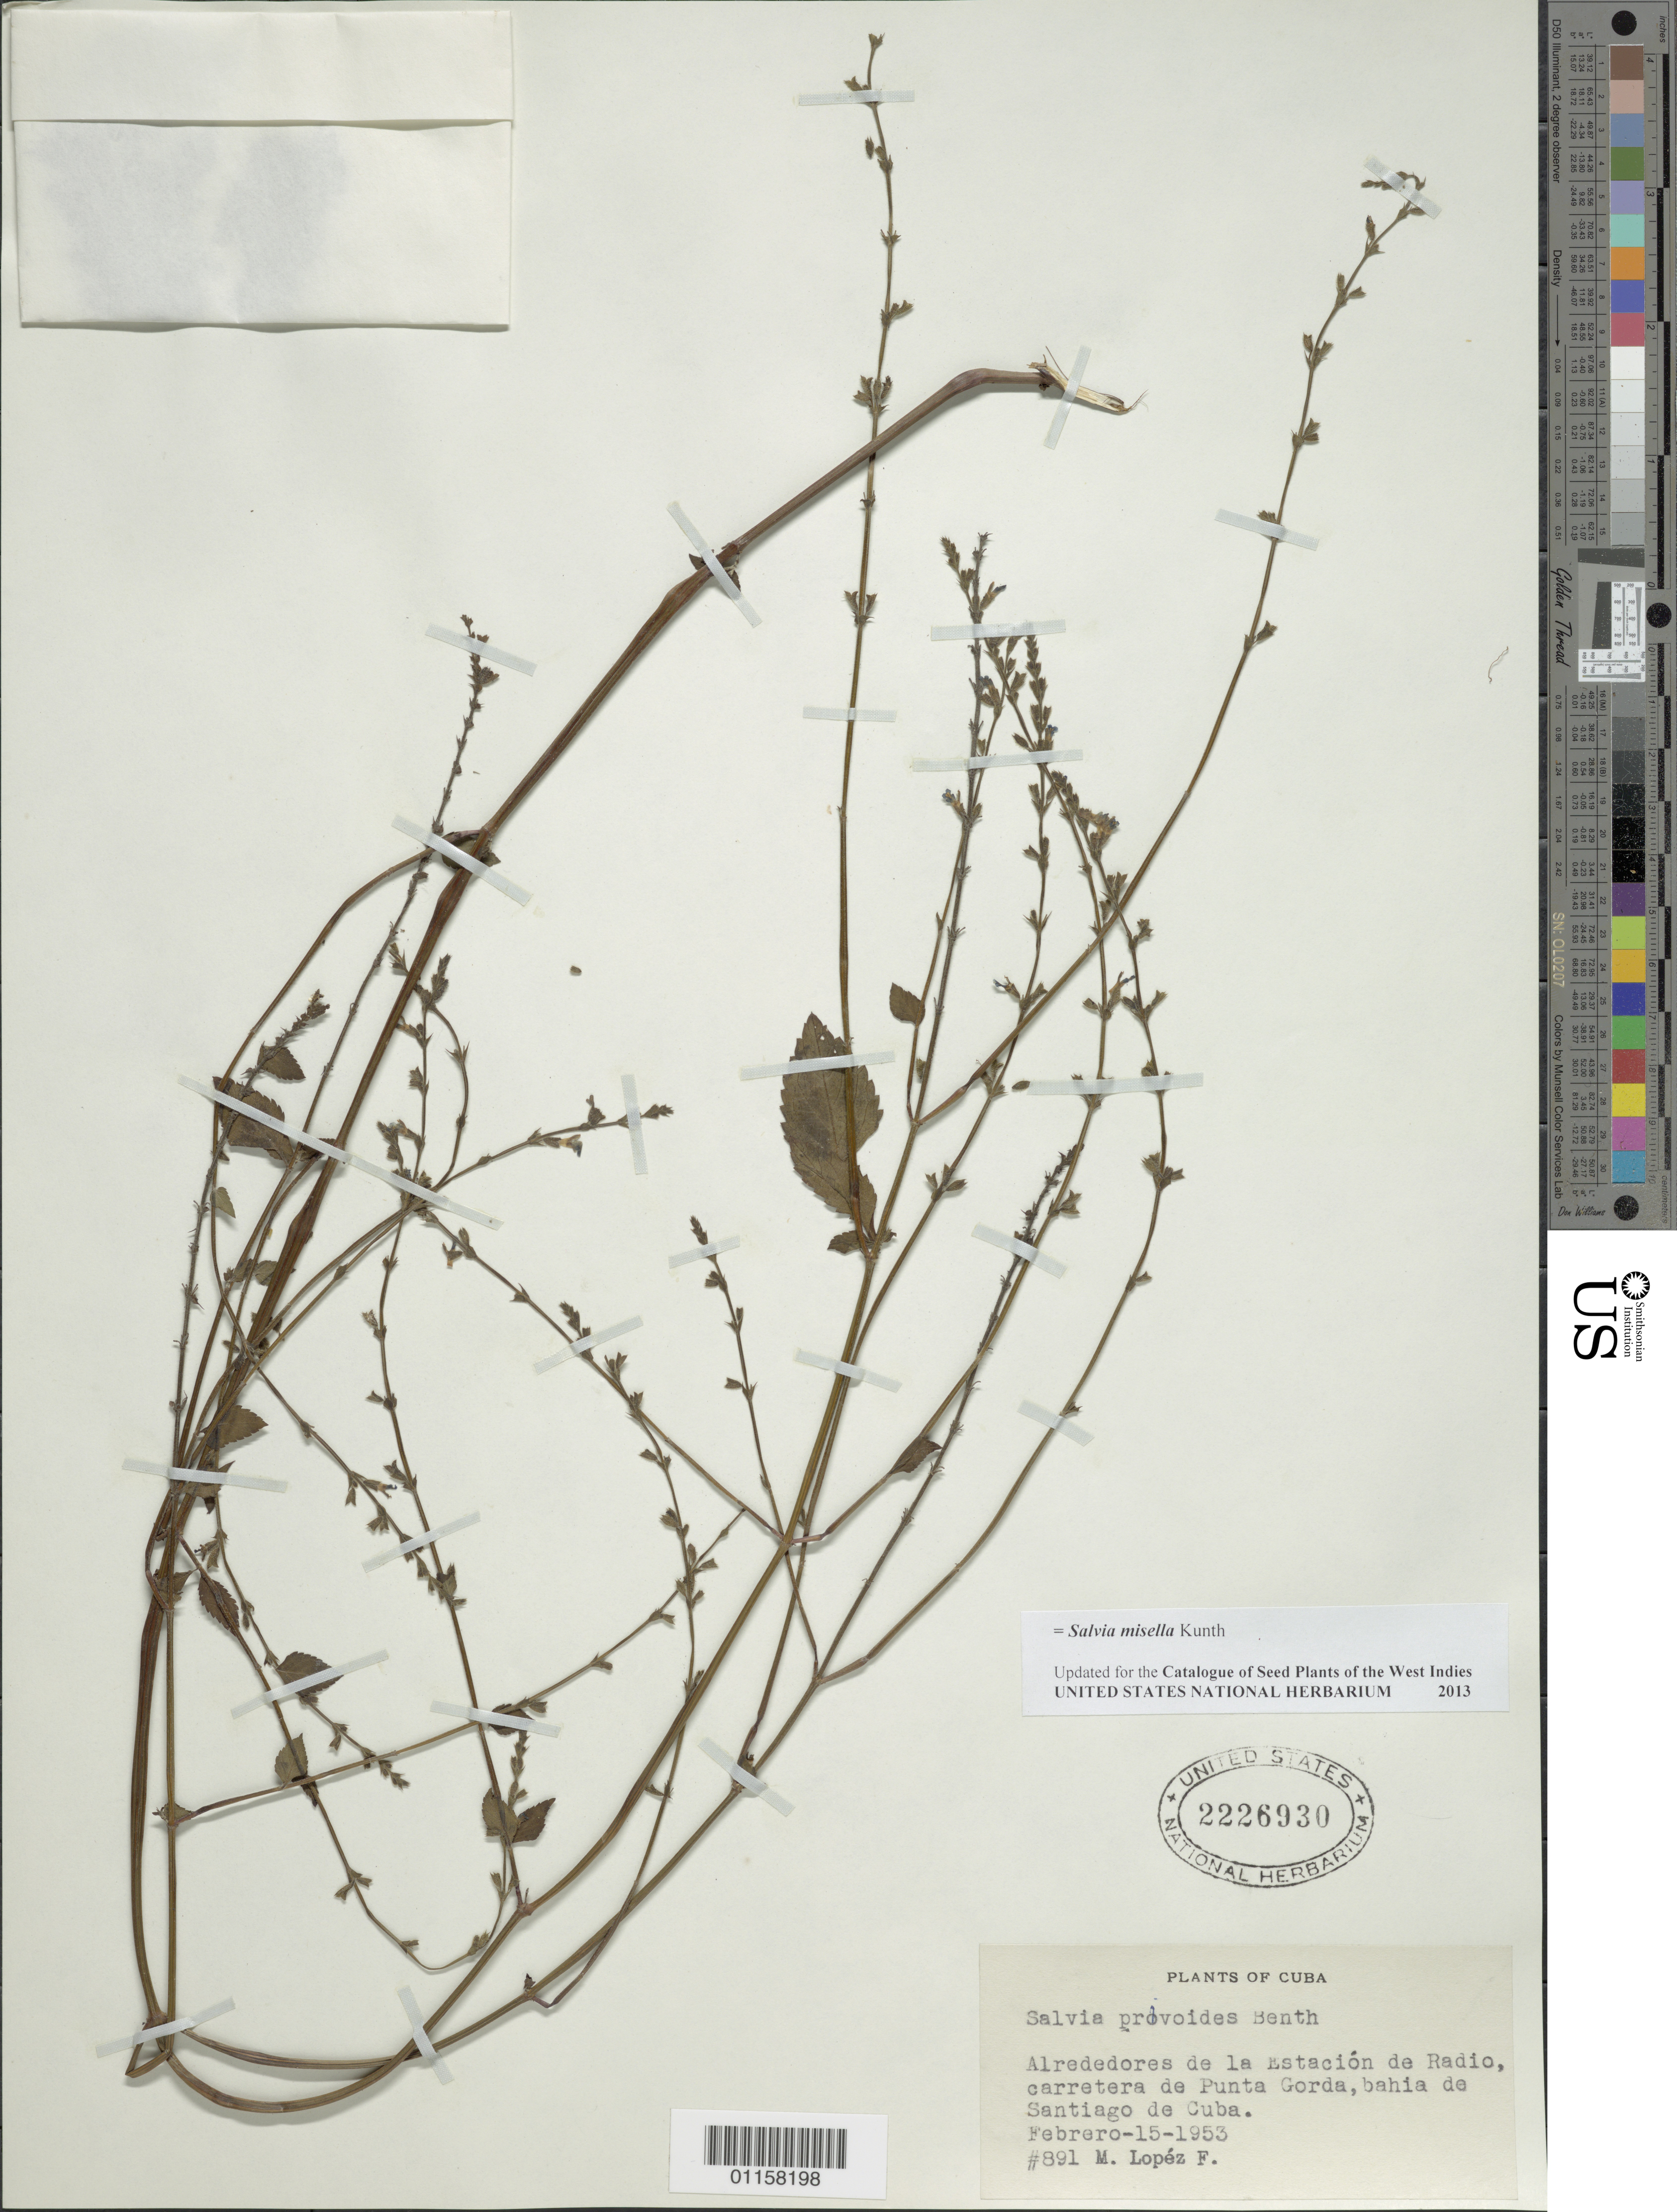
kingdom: Plantae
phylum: Tracheophyta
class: Magnoliopsida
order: Lamiales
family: Lamiaceae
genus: Salvia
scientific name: Salvia misella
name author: Kunth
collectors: M. López Figueiras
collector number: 891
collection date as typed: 15 Feb 1953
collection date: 1953-02-15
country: Cuba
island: Cuba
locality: Estación de Radio, carretera de punta Gorda, bahia de Santiago de Cuba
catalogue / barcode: US 2226930